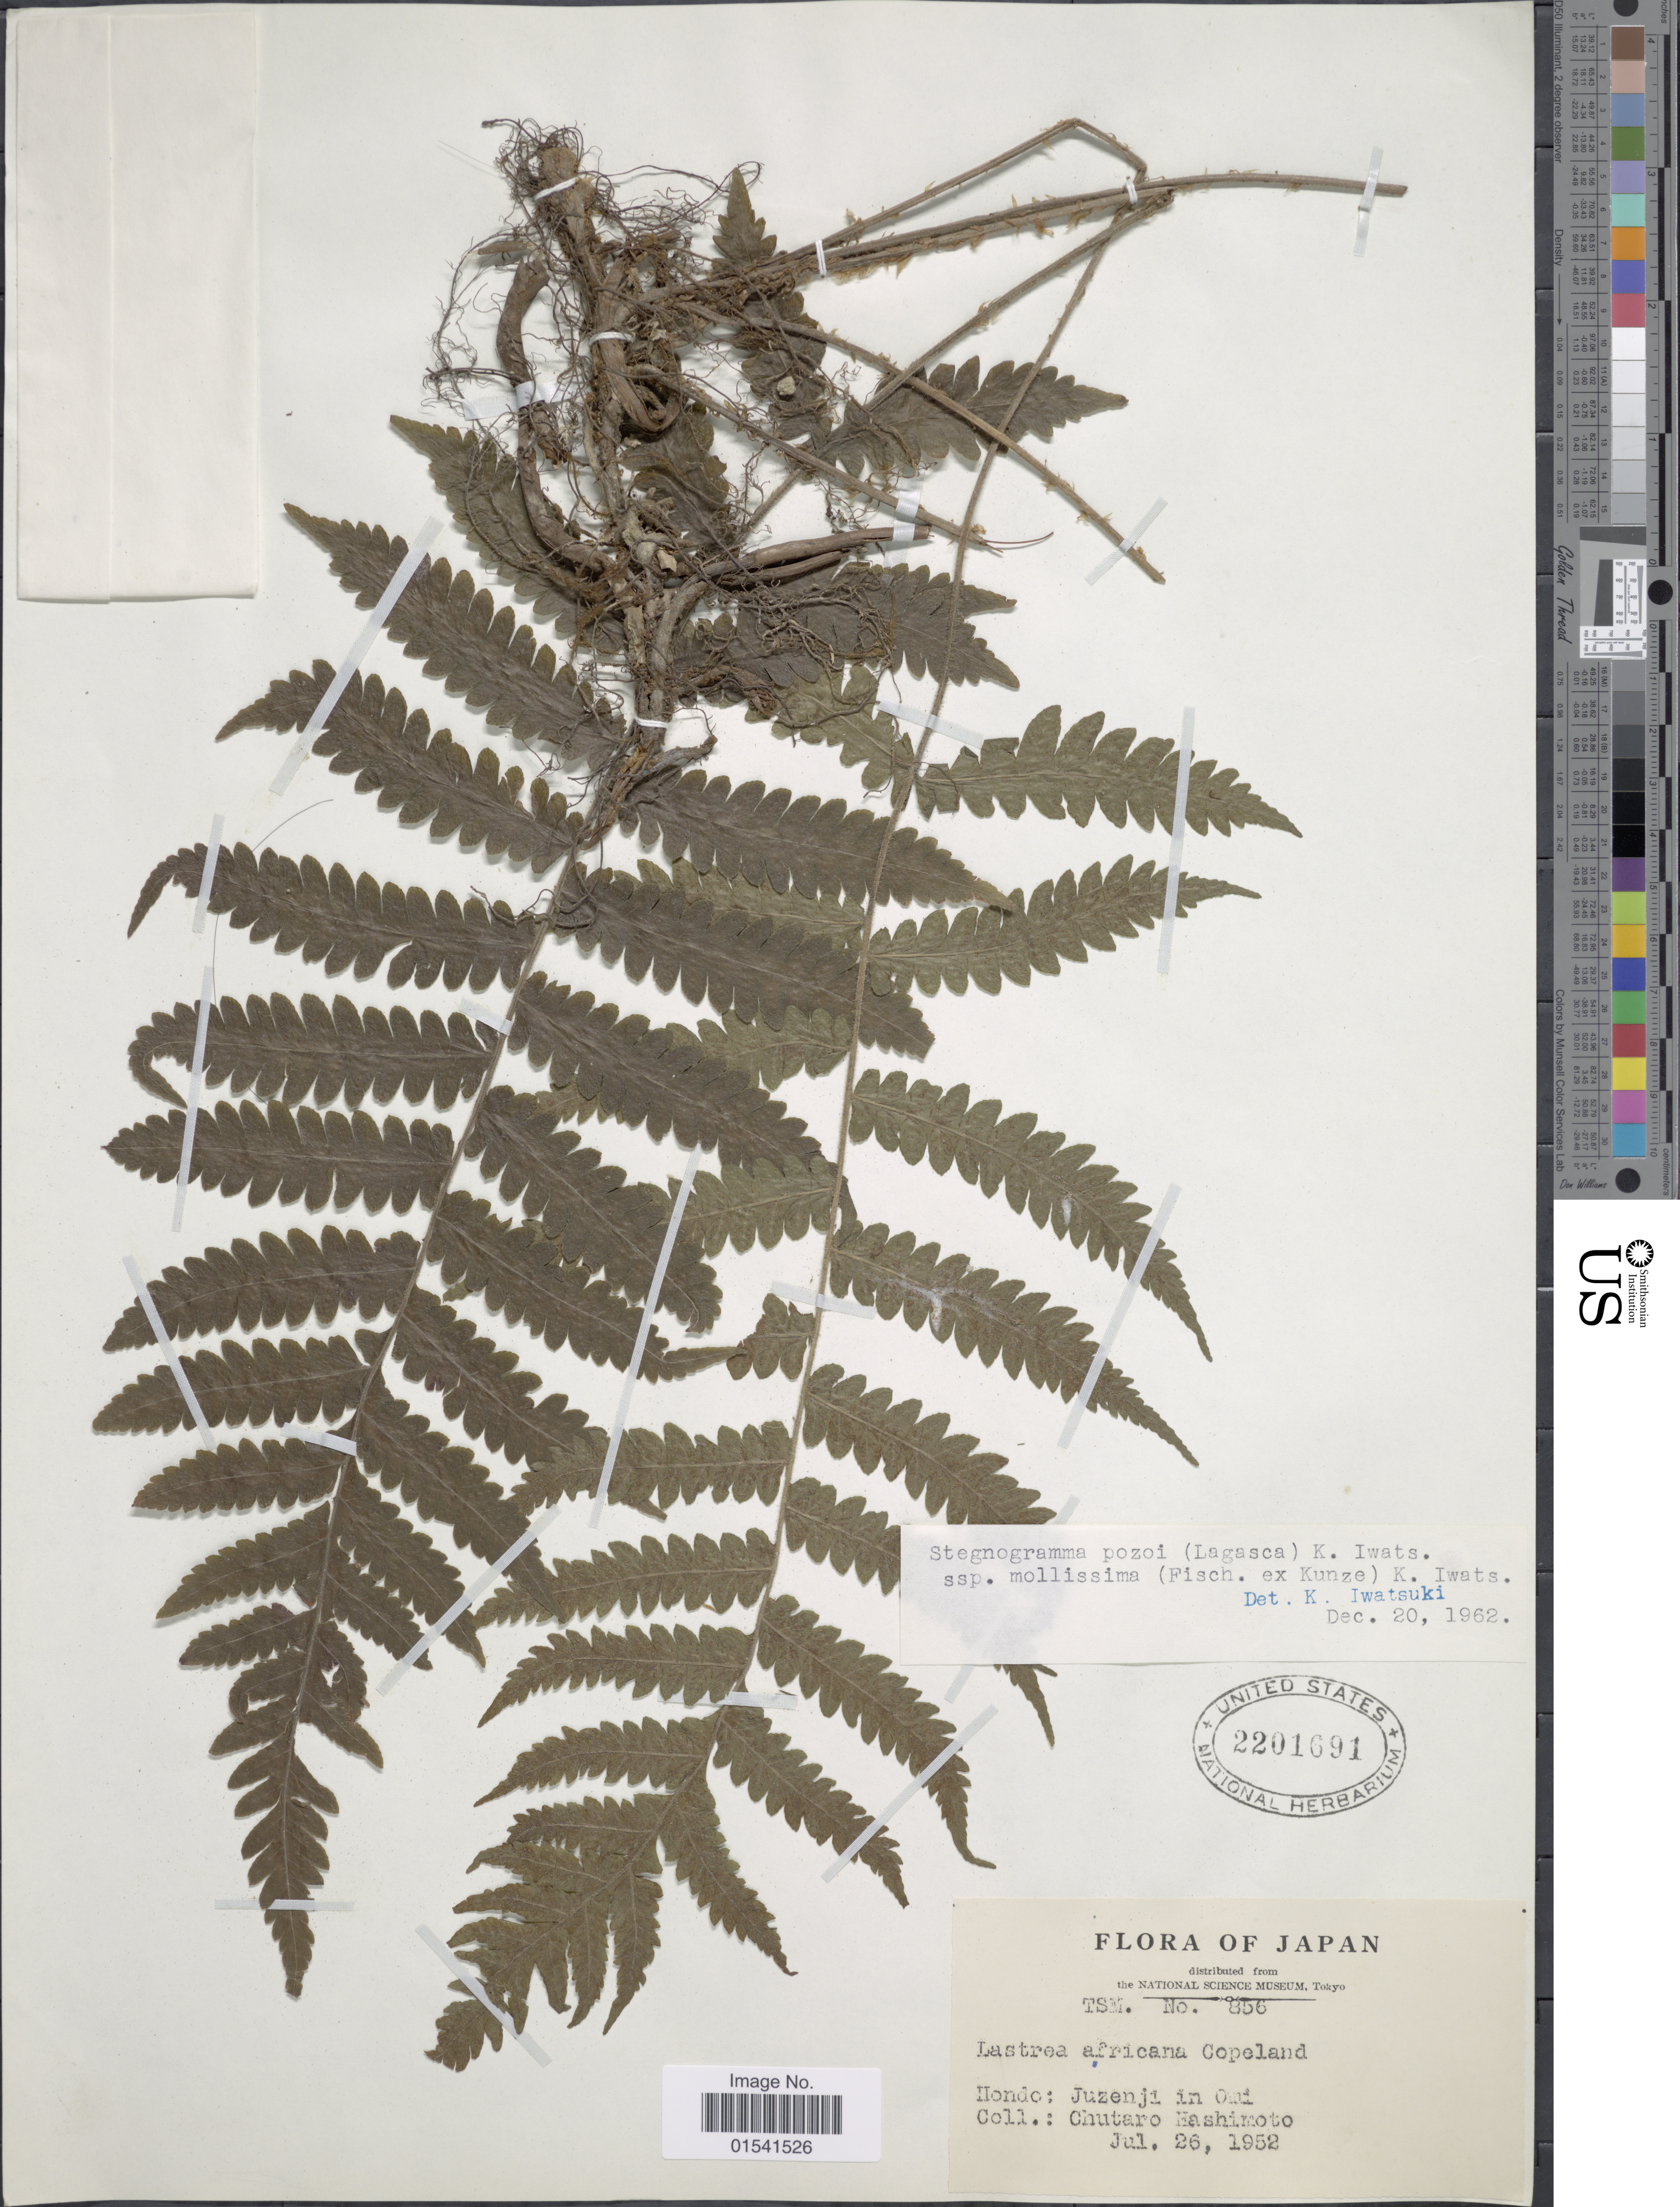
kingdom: Plantae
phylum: Tracheophyta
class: Polypodiopsida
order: Polypodiales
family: Thelypteridaceae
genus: Stegnogramma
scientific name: Stegnogramma mollissima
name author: (Fisch. ex Kunze) Fraser-Jenk.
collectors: C. Hashimoto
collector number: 856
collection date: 1952-07-26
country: Japan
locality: Hondo: Juzenji in Omi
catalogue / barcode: US 2201691